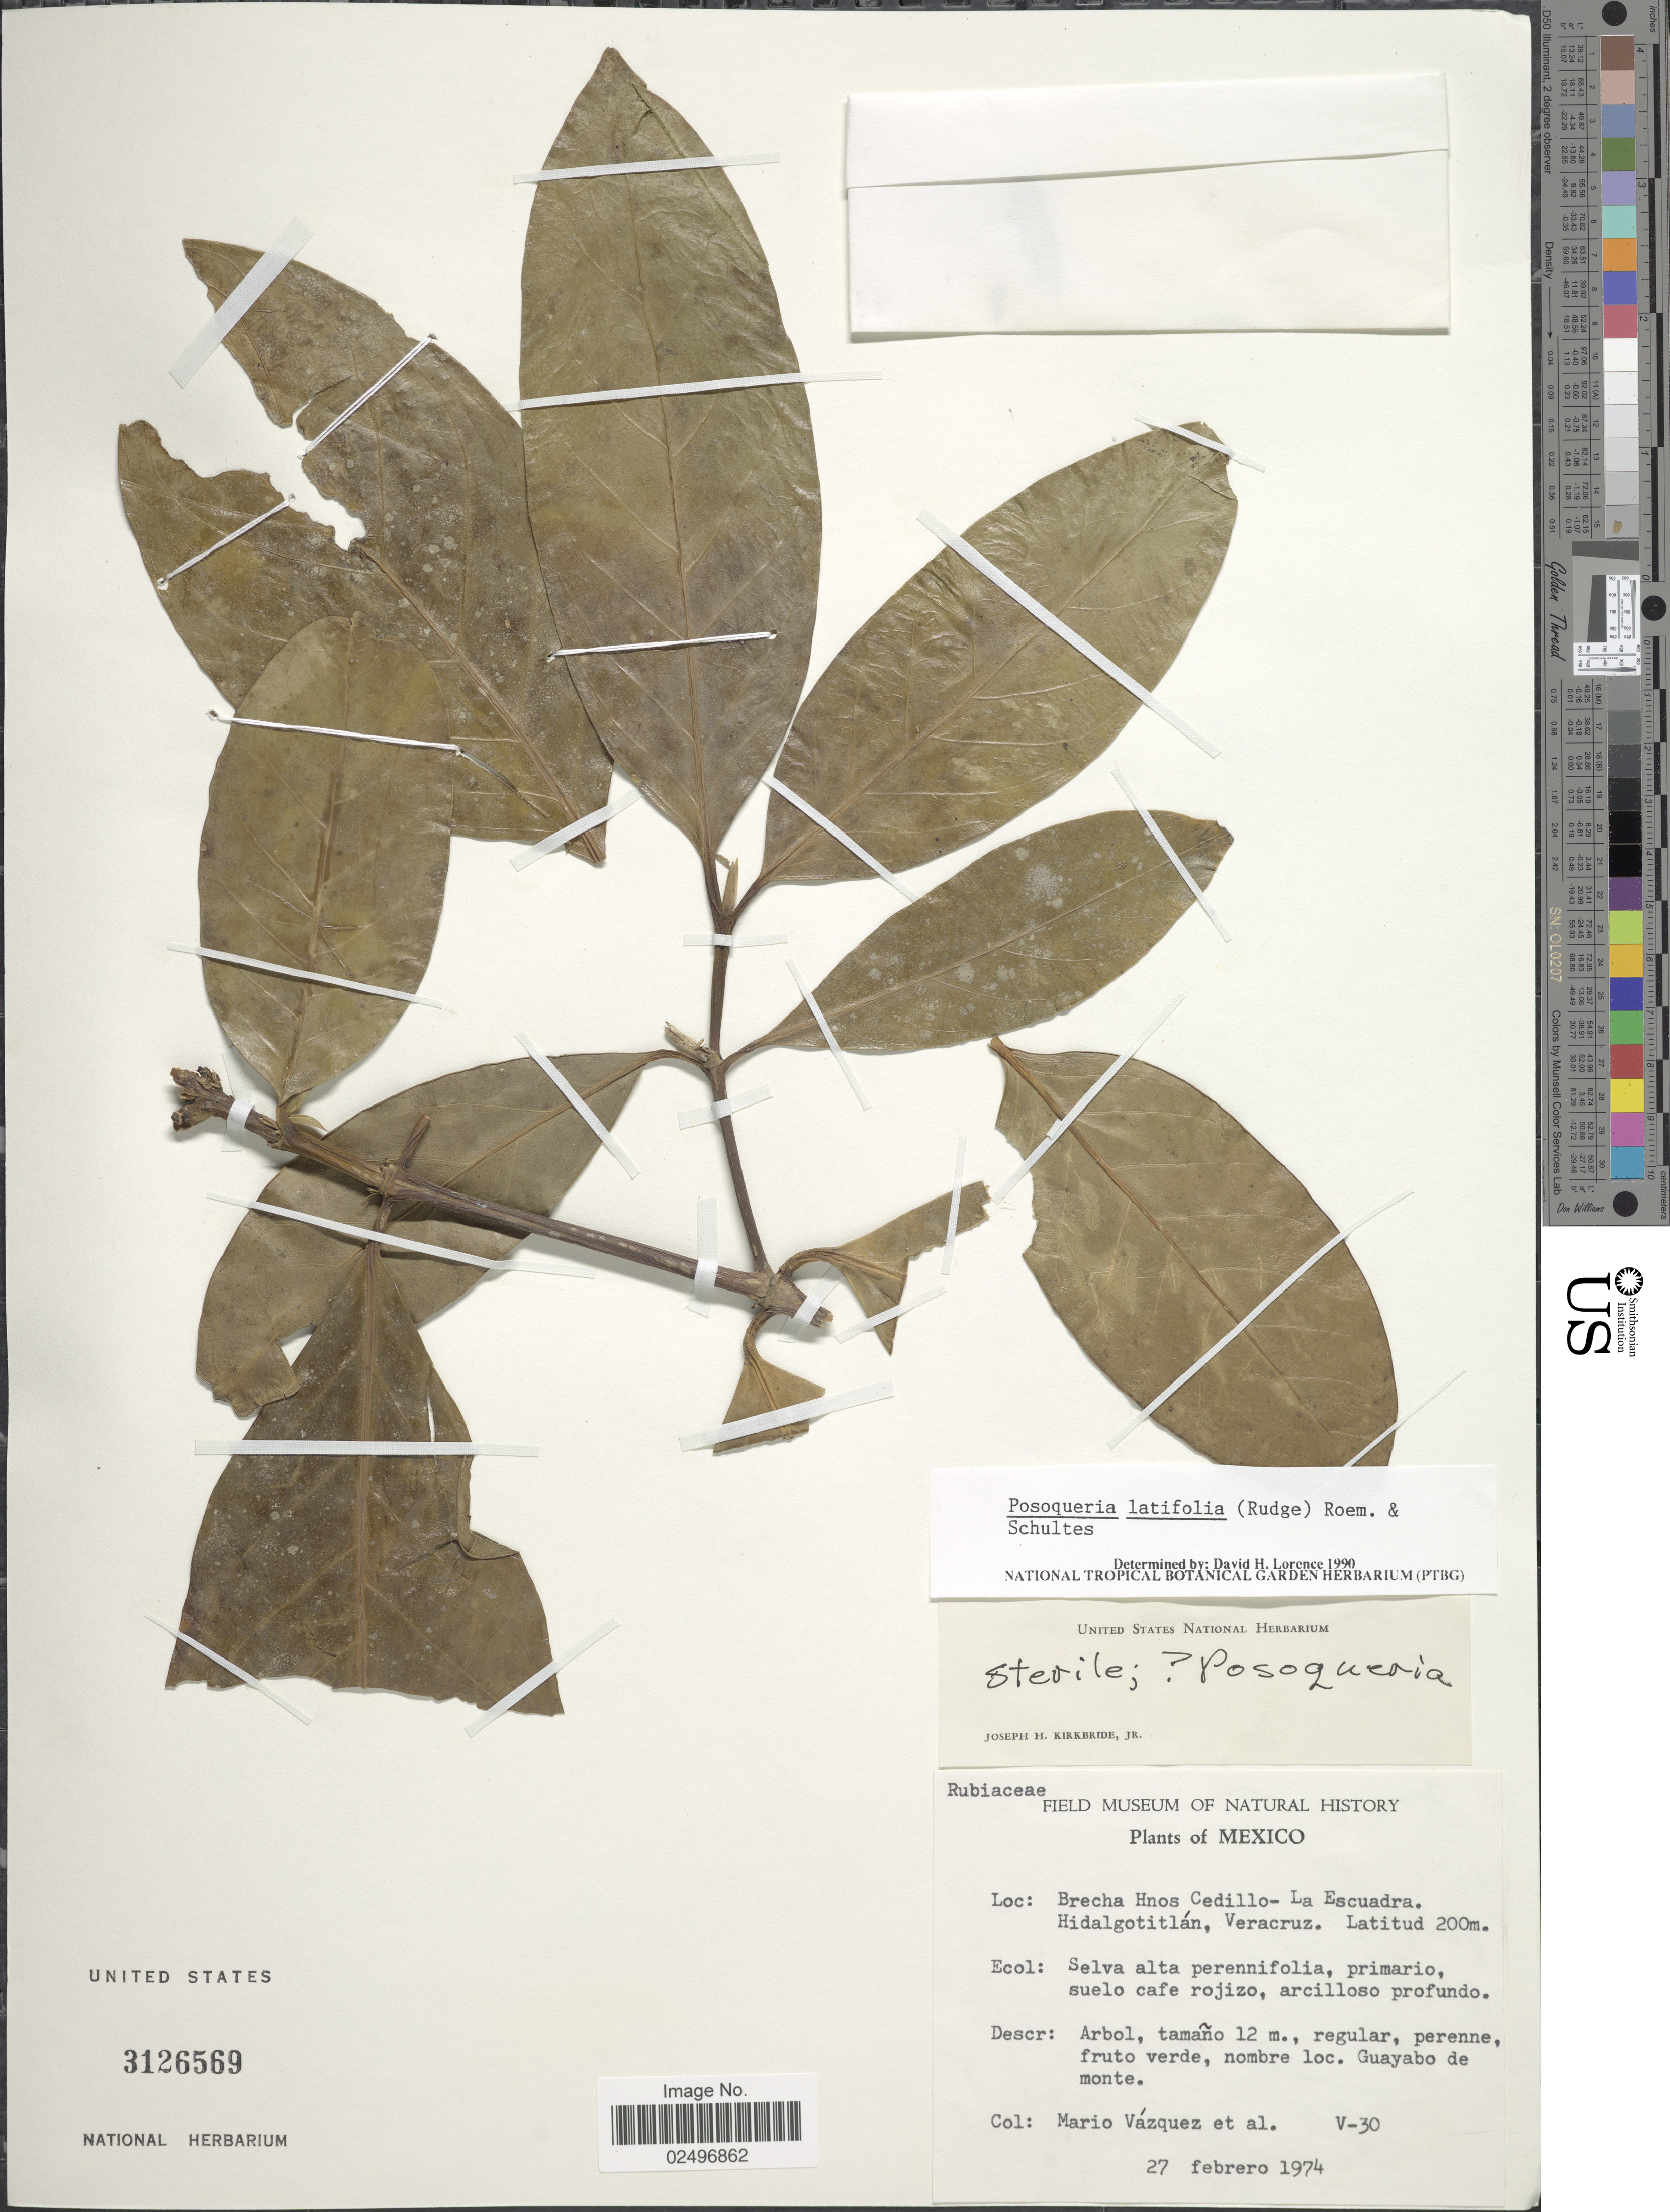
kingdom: Plantae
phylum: Tracheophyta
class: Magnoliopsida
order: Gentianales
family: Rubiaceae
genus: Posoqueria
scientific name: Posoqueria latifolia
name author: (Rudge) Roem. & Schult.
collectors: M. Vázquez & et al.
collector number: V-30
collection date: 1974-02-27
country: Mexico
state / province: Veracruz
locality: Brecha Hnos Cedillo- La Escuadra. Hidalgotitlán, Veracruz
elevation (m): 200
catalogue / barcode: US 3126569